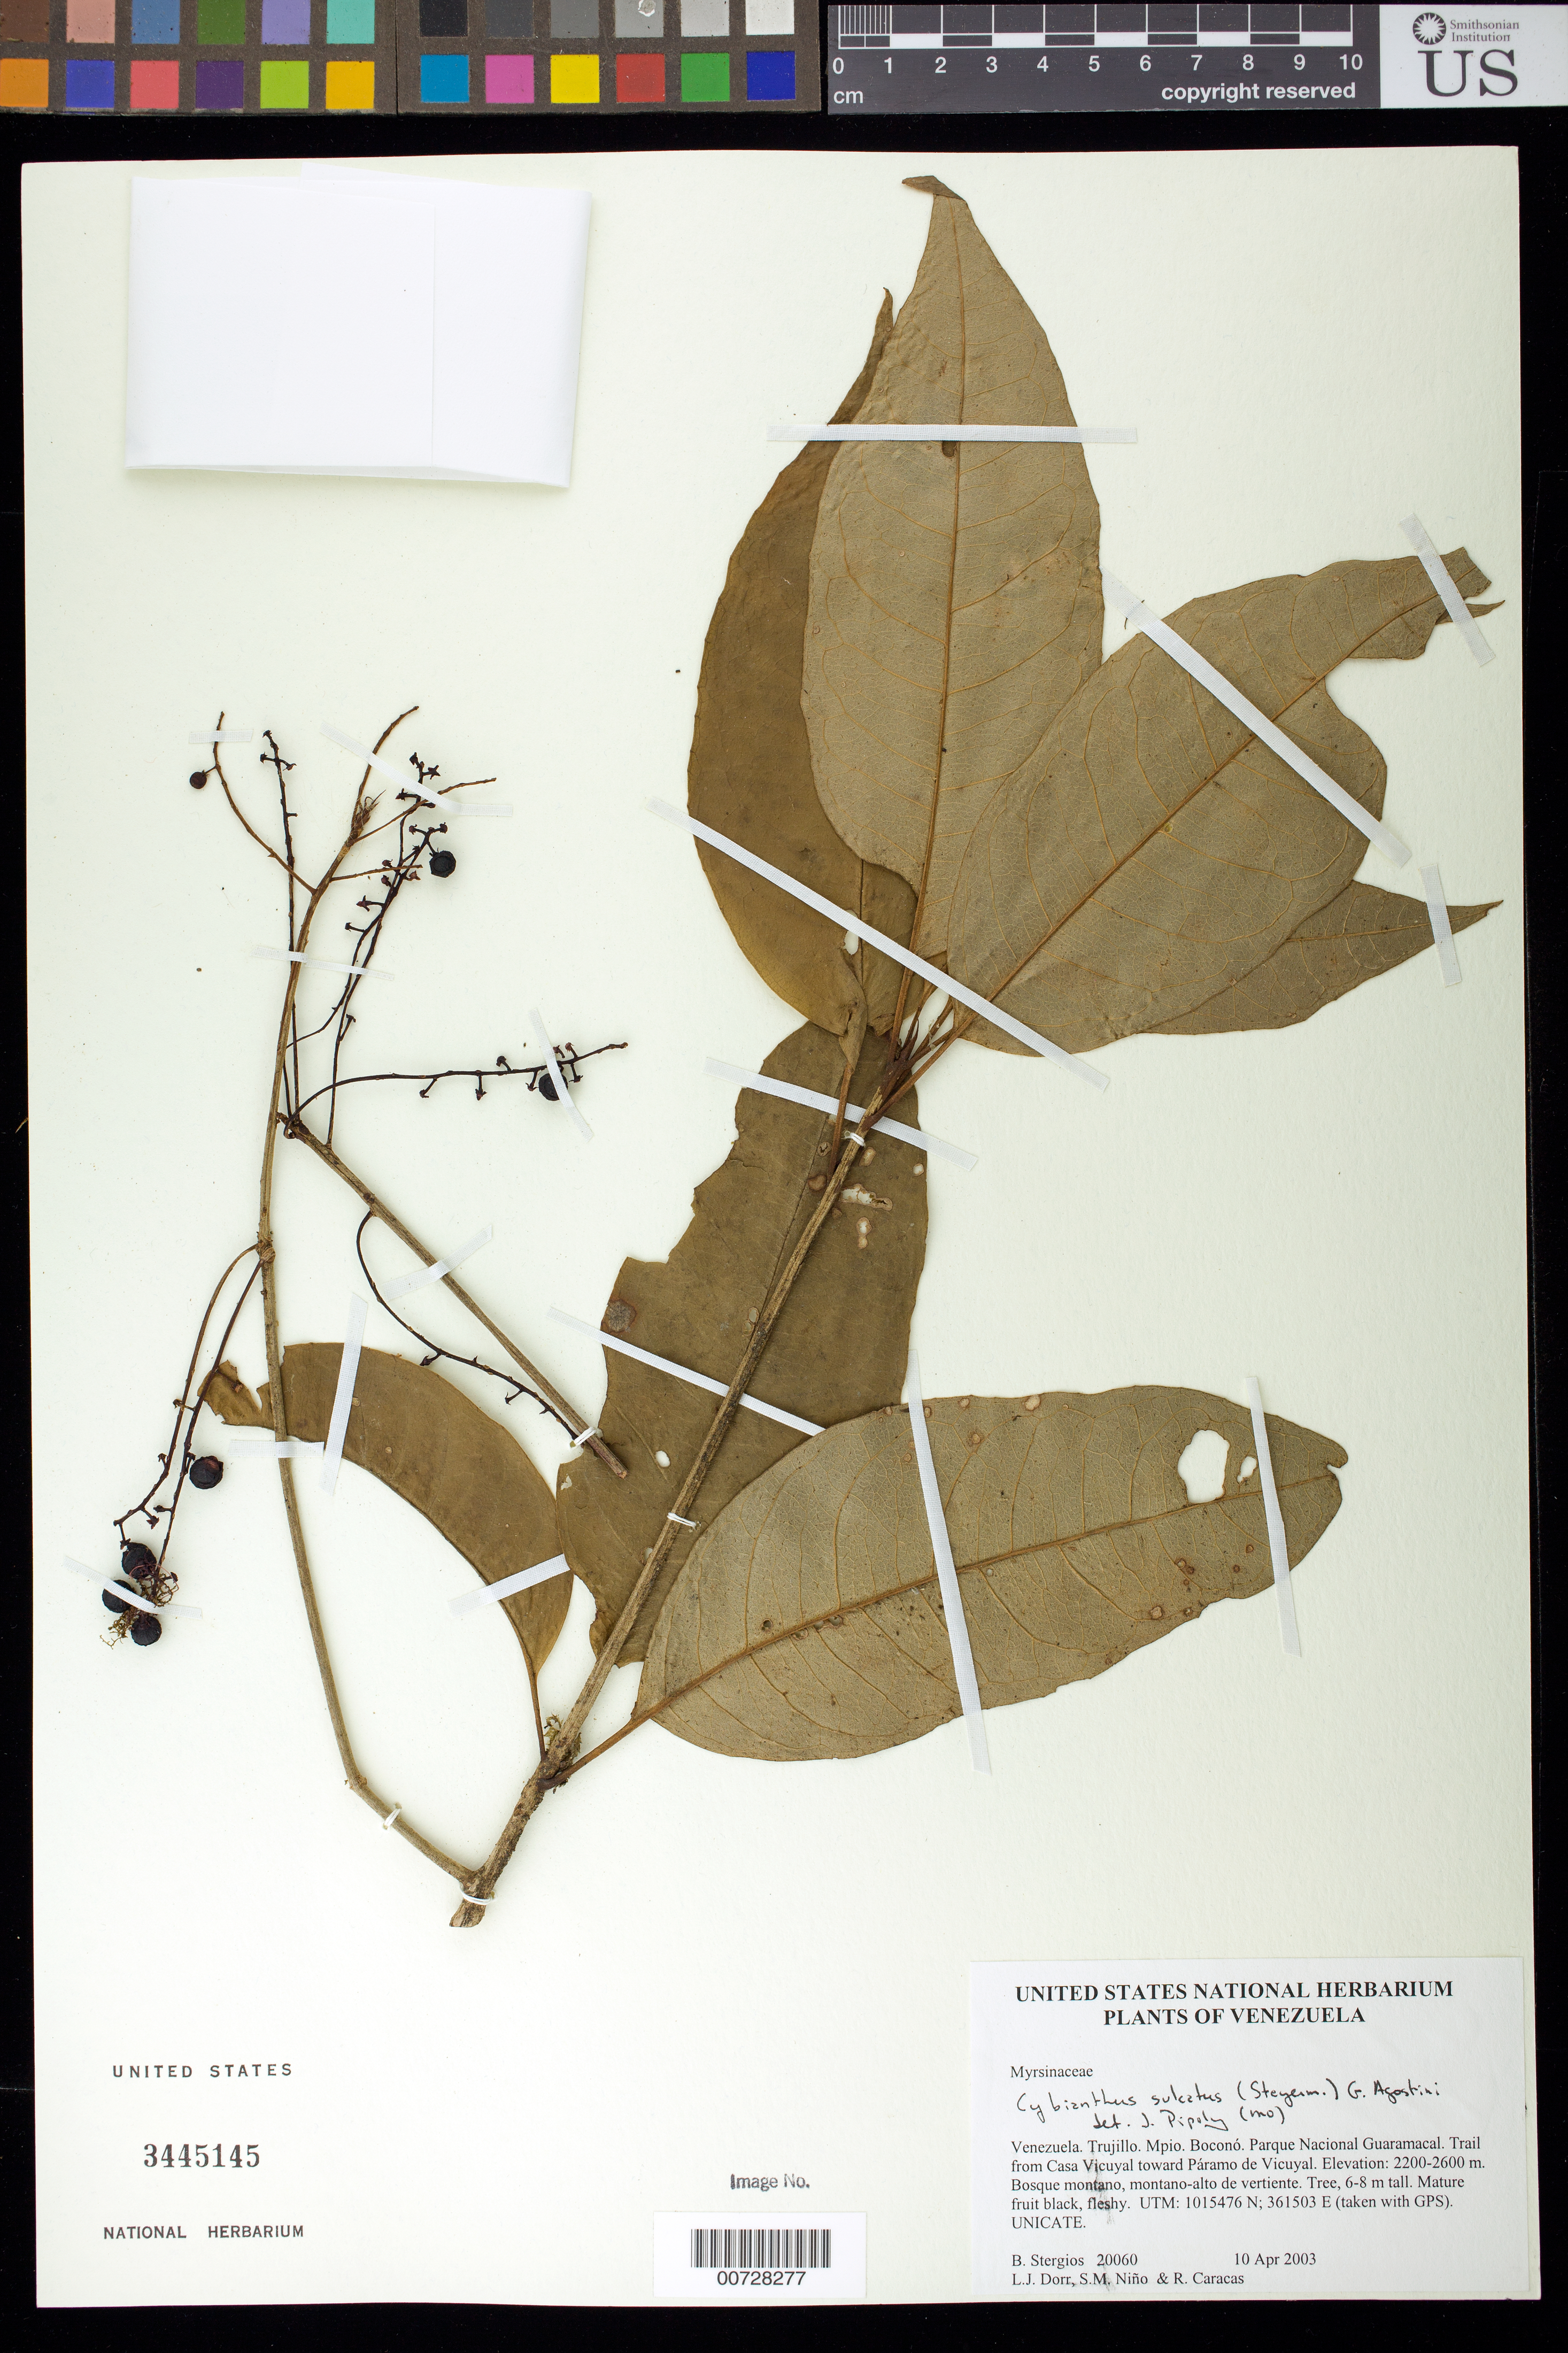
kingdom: Plantae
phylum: Tracheophyta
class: Magnoliopsida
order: Ericales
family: Primulaceae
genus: Cybianthus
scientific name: Cybianthus sulcatus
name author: (Steyerm.) G. Agostini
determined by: Pipoly, J. J., III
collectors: B. G. Stergios, L. J. Dorr, S. M. Niño & R. Caracas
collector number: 20060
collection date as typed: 10 Apr 2003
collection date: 2003-04-10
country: Venezuela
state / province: Trujillo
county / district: Boconó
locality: Parque Nacional Guaramacal. Trail from Casa Vicuyal toward Páramo de Vicuyal.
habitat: Bosque montano, montano-alto de vertiente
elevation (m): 2200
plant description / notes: MO, PORT, US, VEN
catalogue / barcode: US 3445145